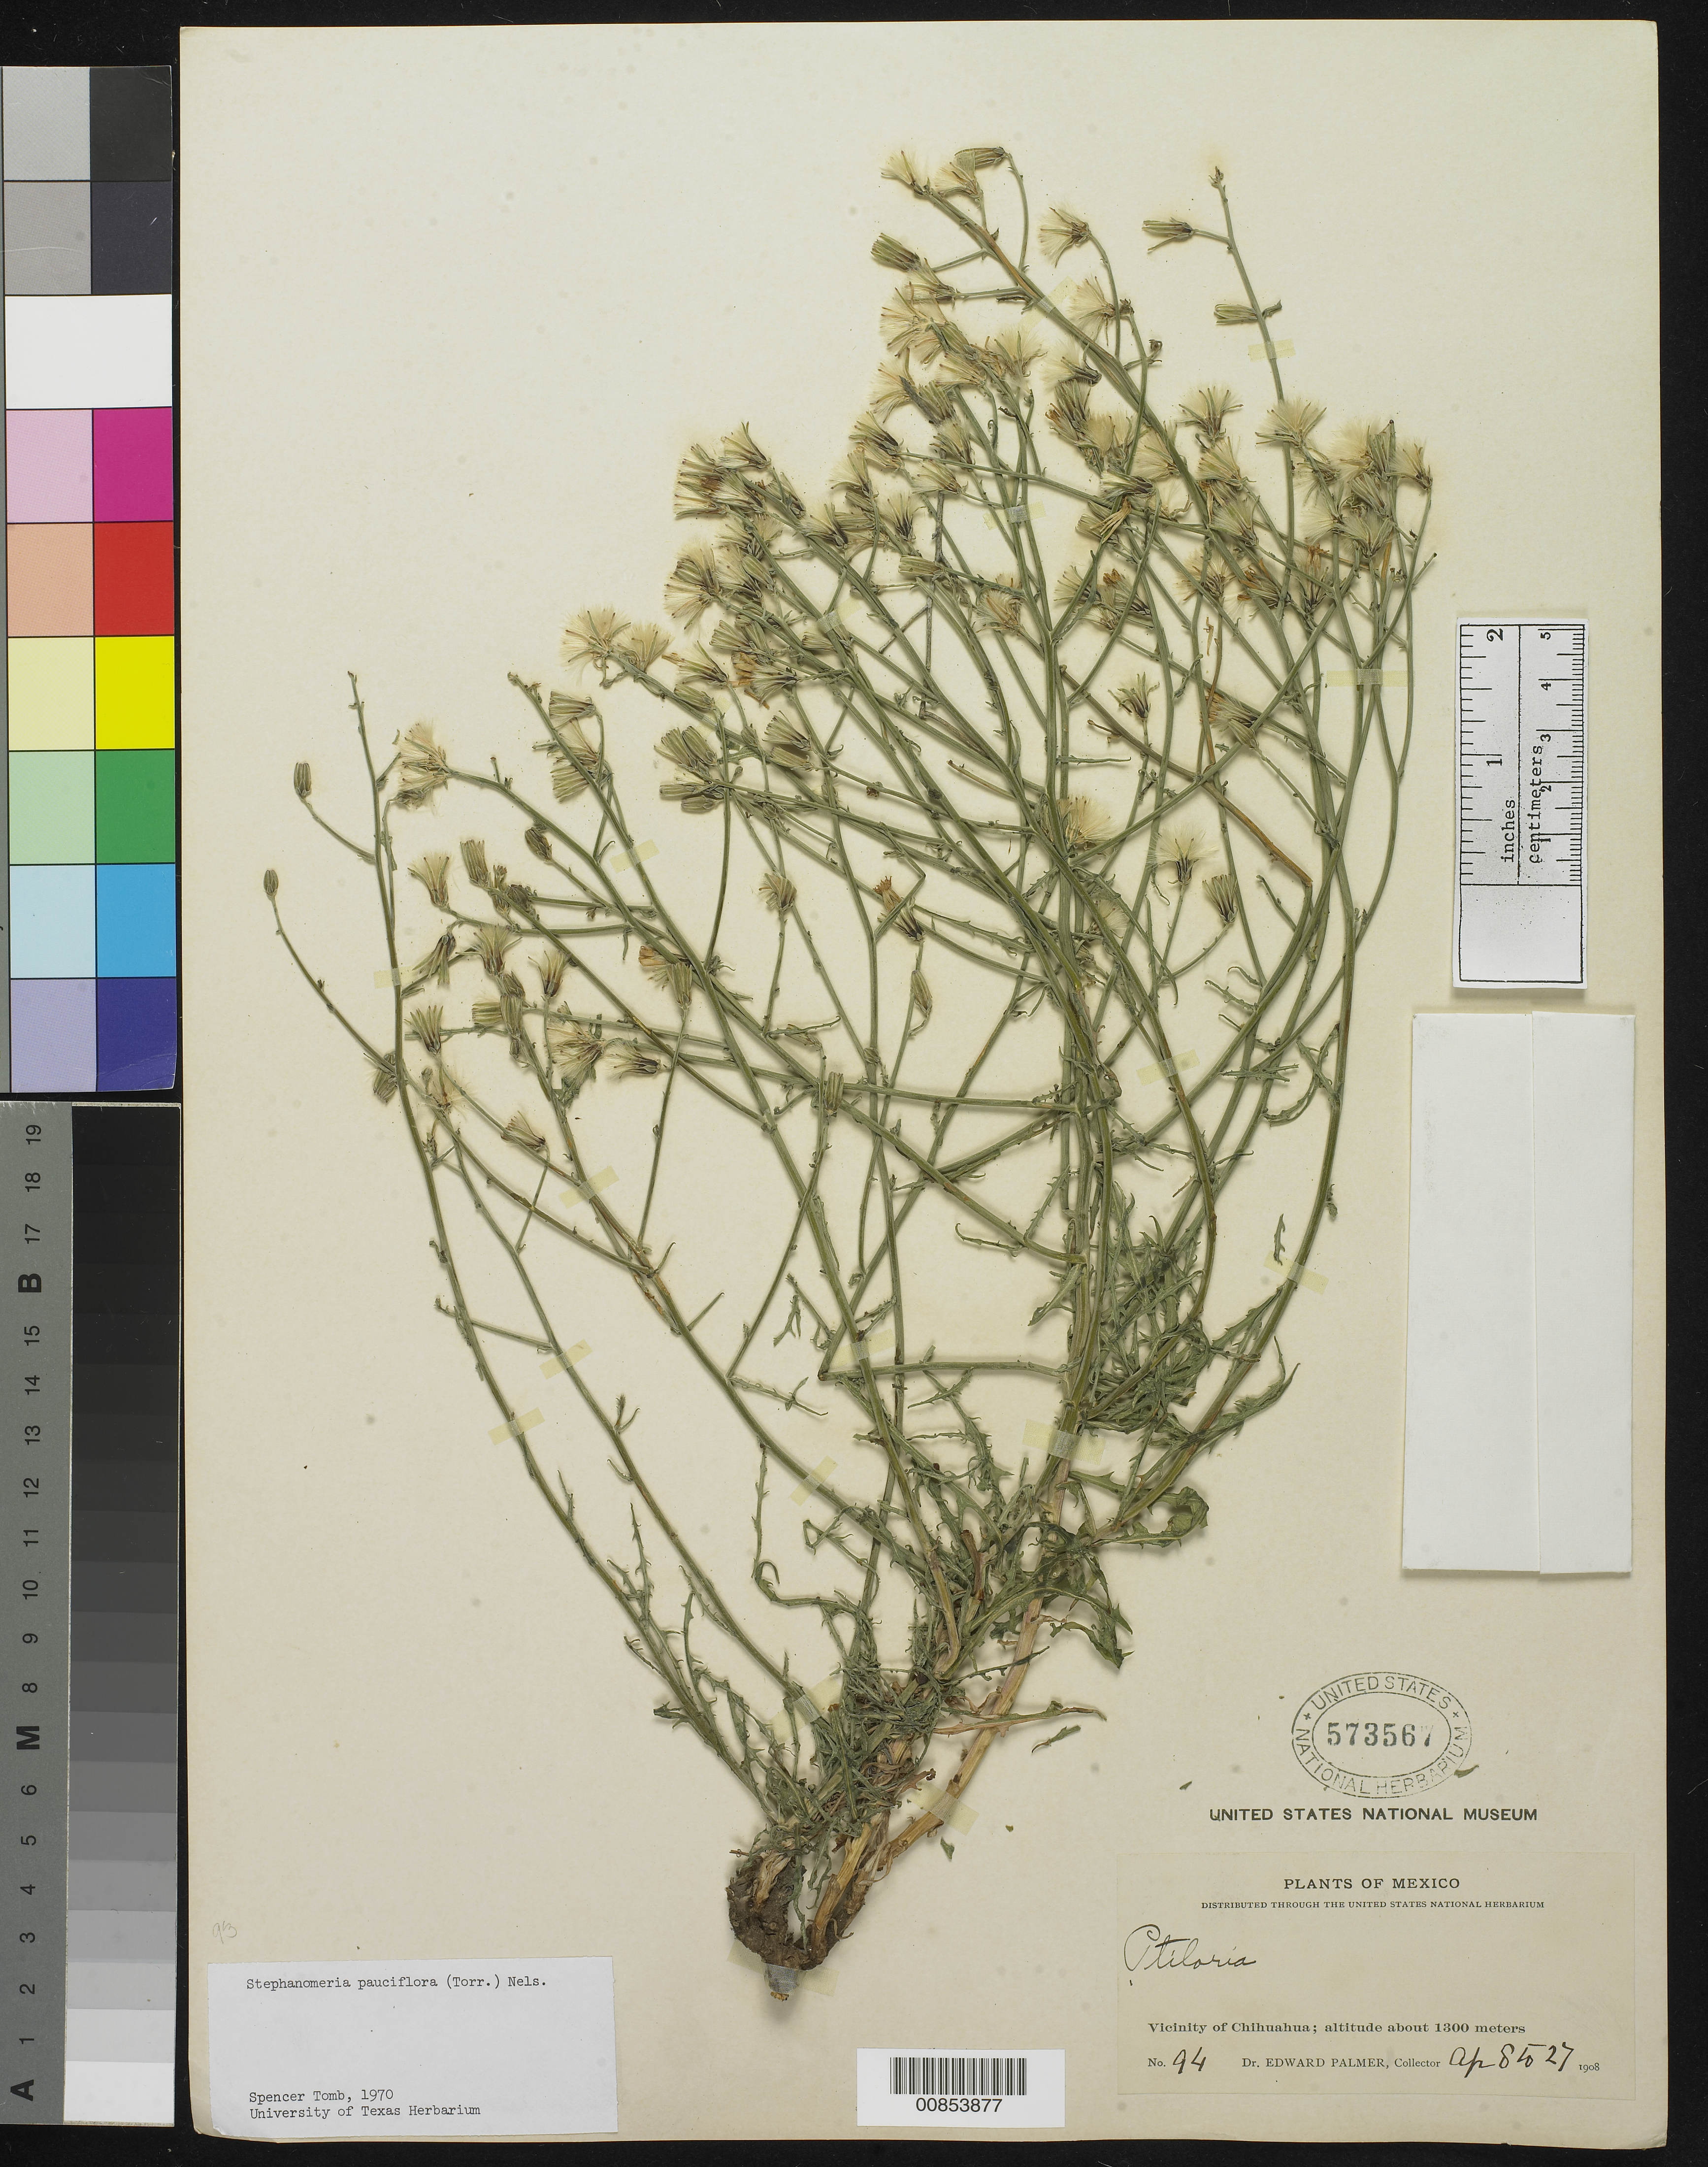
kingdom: Plantae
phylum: Tracheophyta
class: Magnoliopsida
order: Asterales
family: Asteraceae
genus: Stephanomeria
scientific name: Stephanomeria pauciflora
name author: (Torr.) A. Nelson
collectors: E. Palmer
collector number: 94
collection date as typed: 08 Apr 1908 to 27 Apr 1908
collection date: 1908-04-08/1908-04-27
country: Mexico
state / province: Chihuahua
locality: Vicinity of Chihuahua.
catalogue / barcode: US 573567